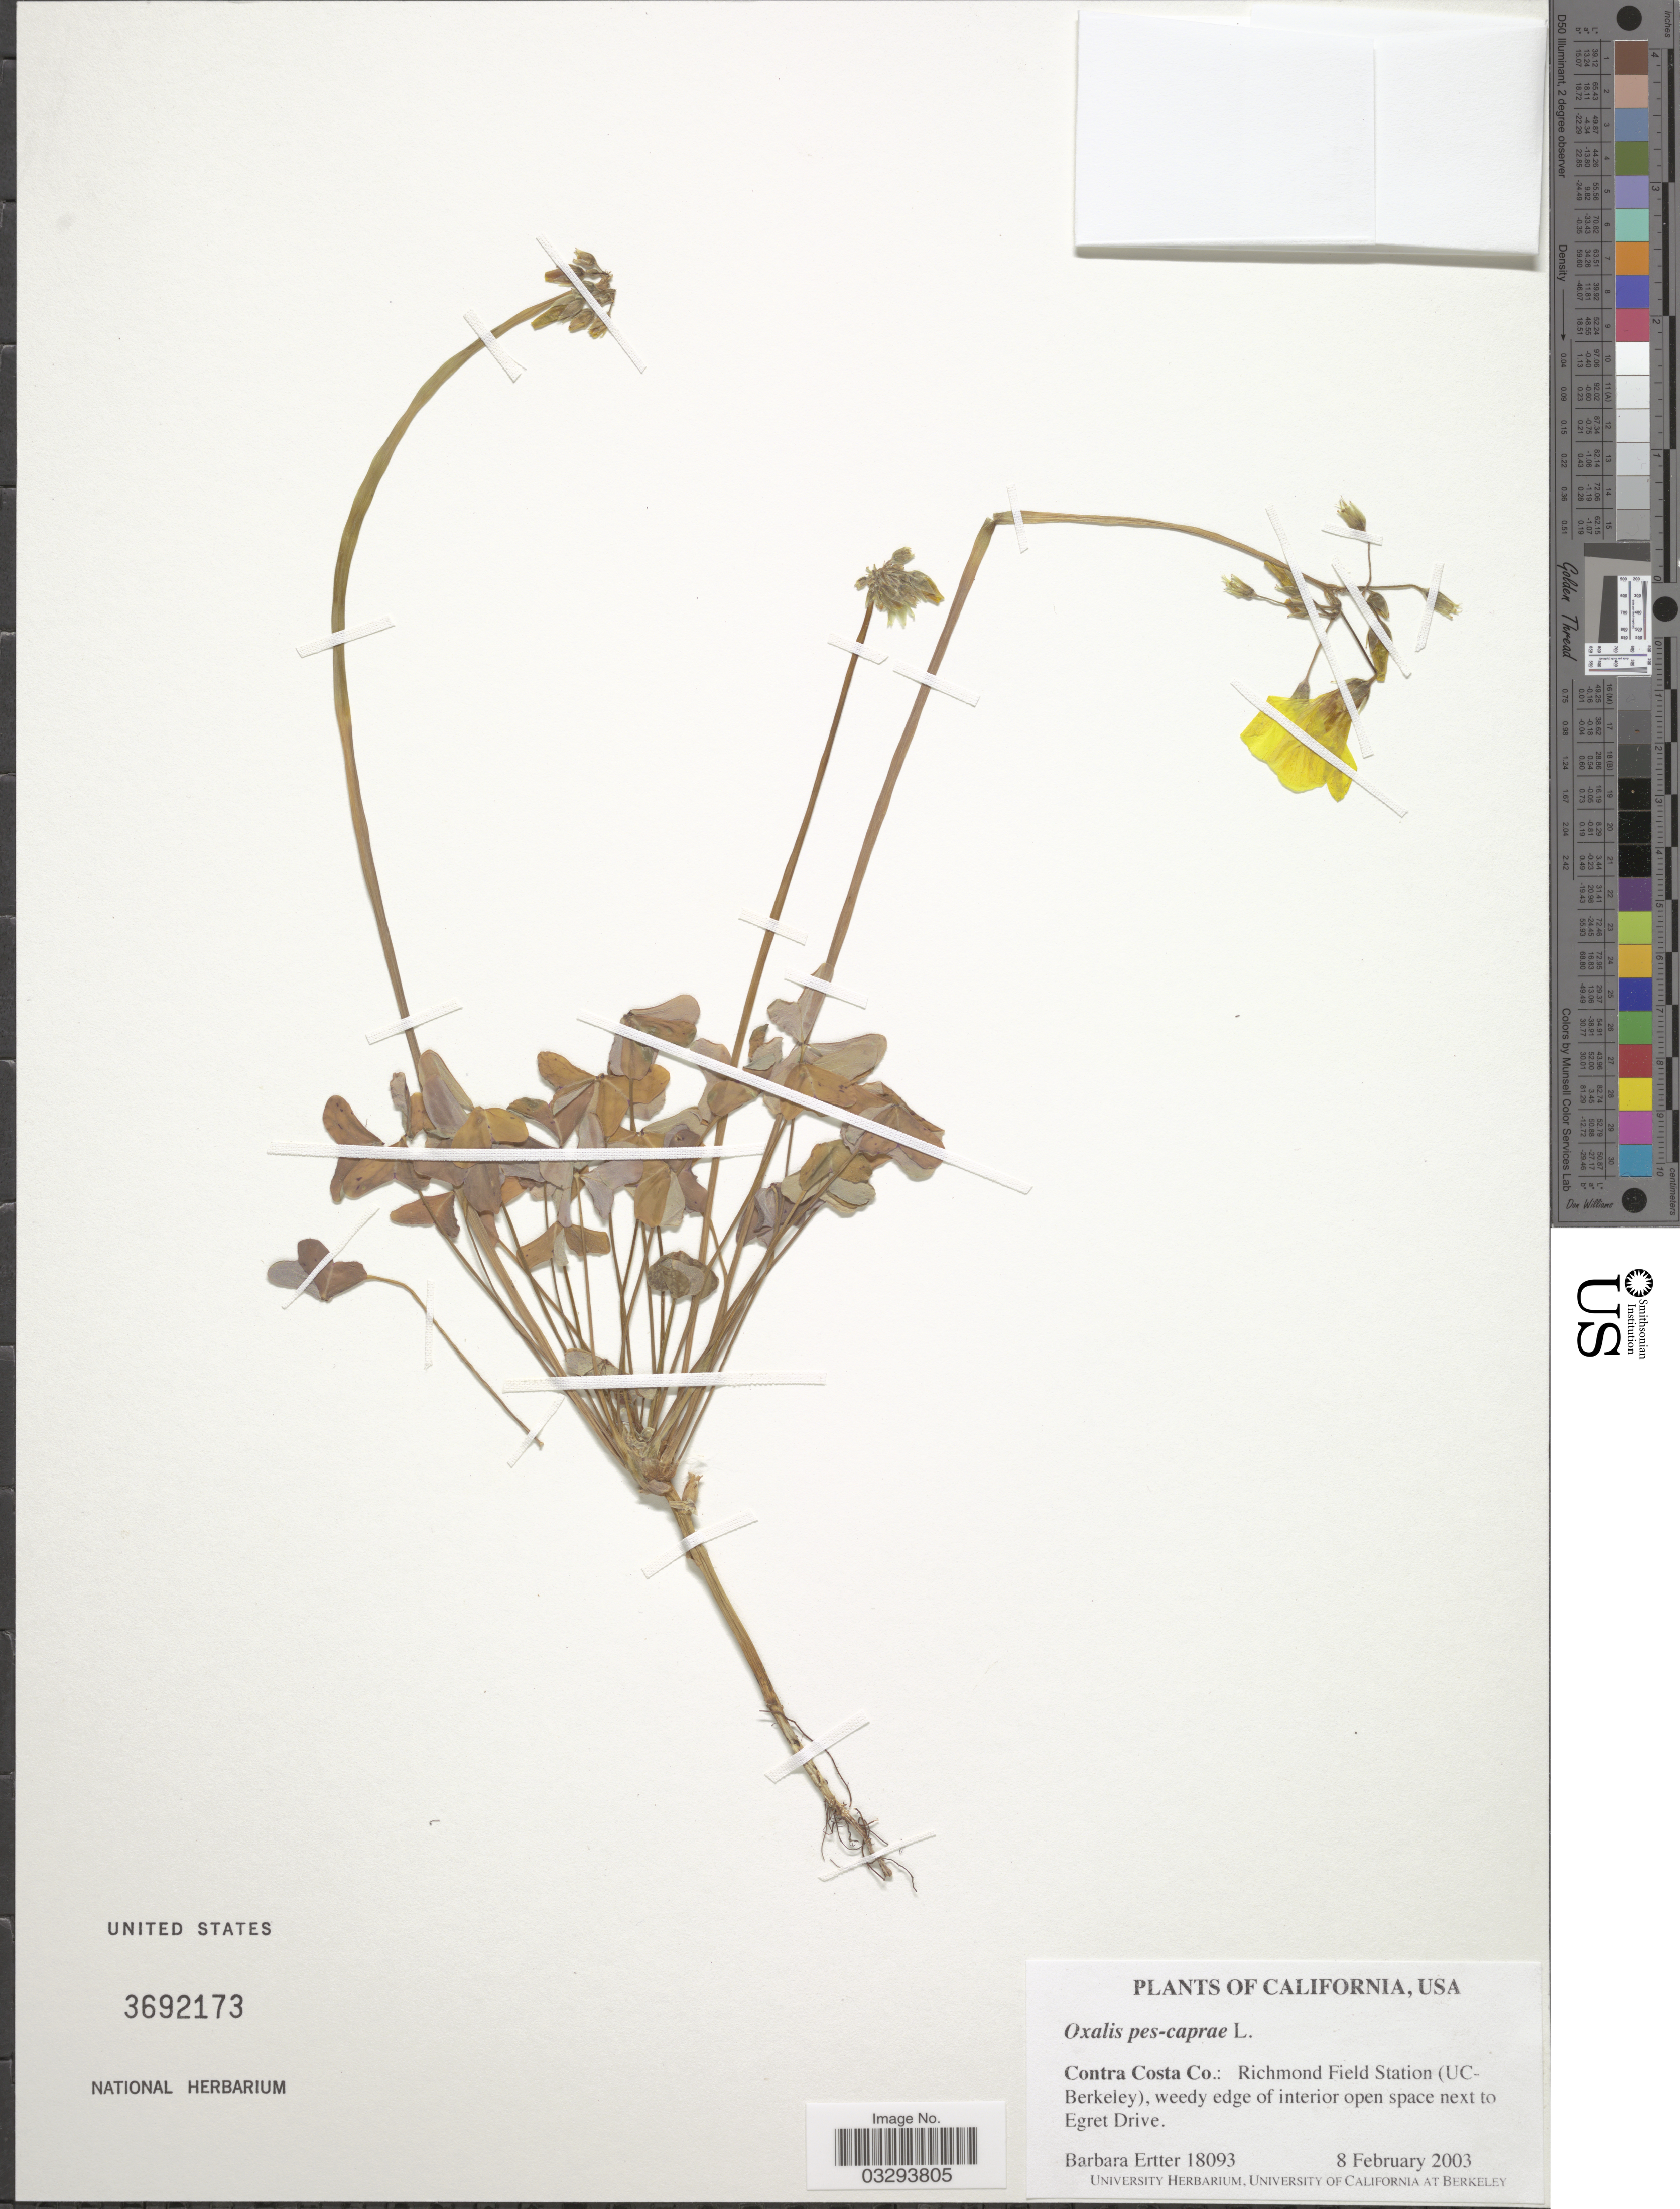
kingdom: Plantae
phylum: Tracheophyta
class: Magnoliopsida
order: Oxalidales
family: Oxalidaceae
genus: Oxalis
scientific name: Oxalis pes-caprae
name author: L.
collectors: B. Ertter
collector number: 18093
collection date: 2003-02-08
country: United States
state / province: California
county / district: Alameda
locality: Contra Costa Co.: Richmond Field Station (UC-Berkeley), weedy edge of interior open space next to Egret Drive.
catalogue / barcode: US 3692173